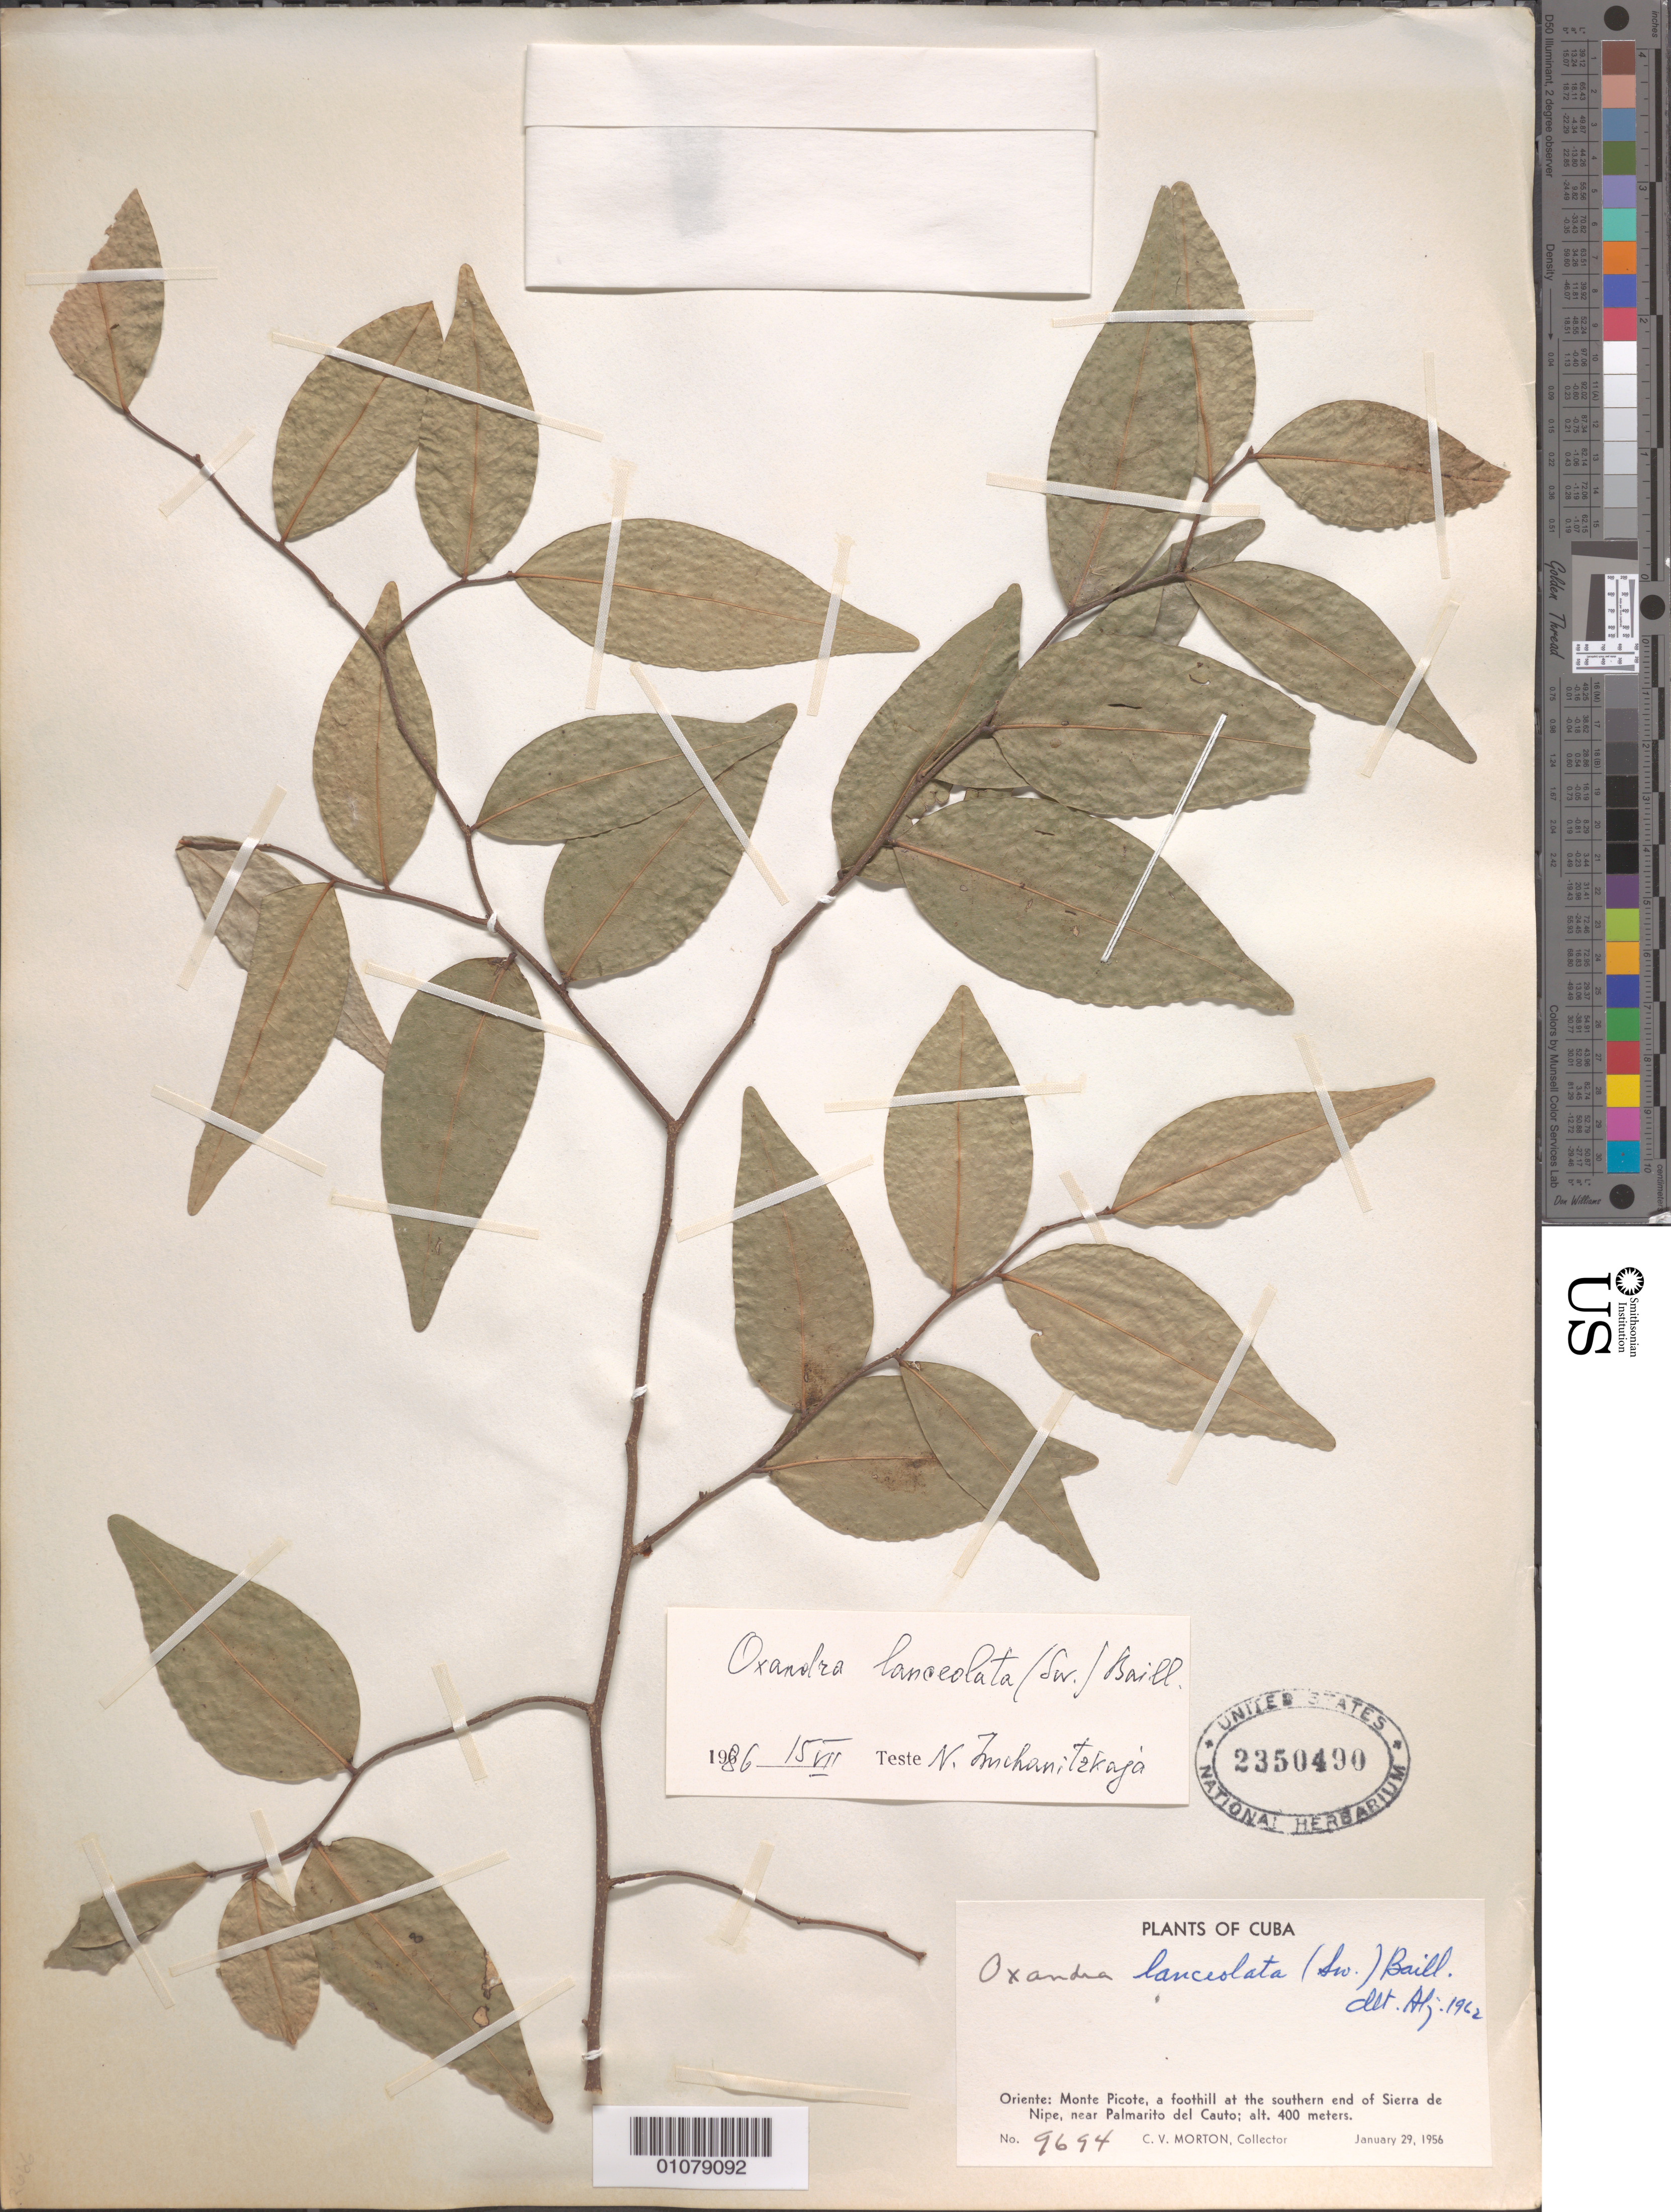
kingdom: Plantae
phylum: Tracheophyta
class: Magnoliopsida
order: Magnoliales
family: Annonaceae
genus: Oxandra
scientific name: Oxandra lanceolata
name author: (Sw.) Baill.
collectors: C. V. Morton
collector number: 9694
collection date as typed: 29 Jan 1956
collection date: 1956-01-29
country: Cuba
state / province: Santiago de Cuba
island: Cuba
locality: Oriente: Monte Picote, a foothill at the southern end of Sierra de Nipe, near Palmarito del Cauto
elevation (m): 400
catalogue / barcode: US 2350490